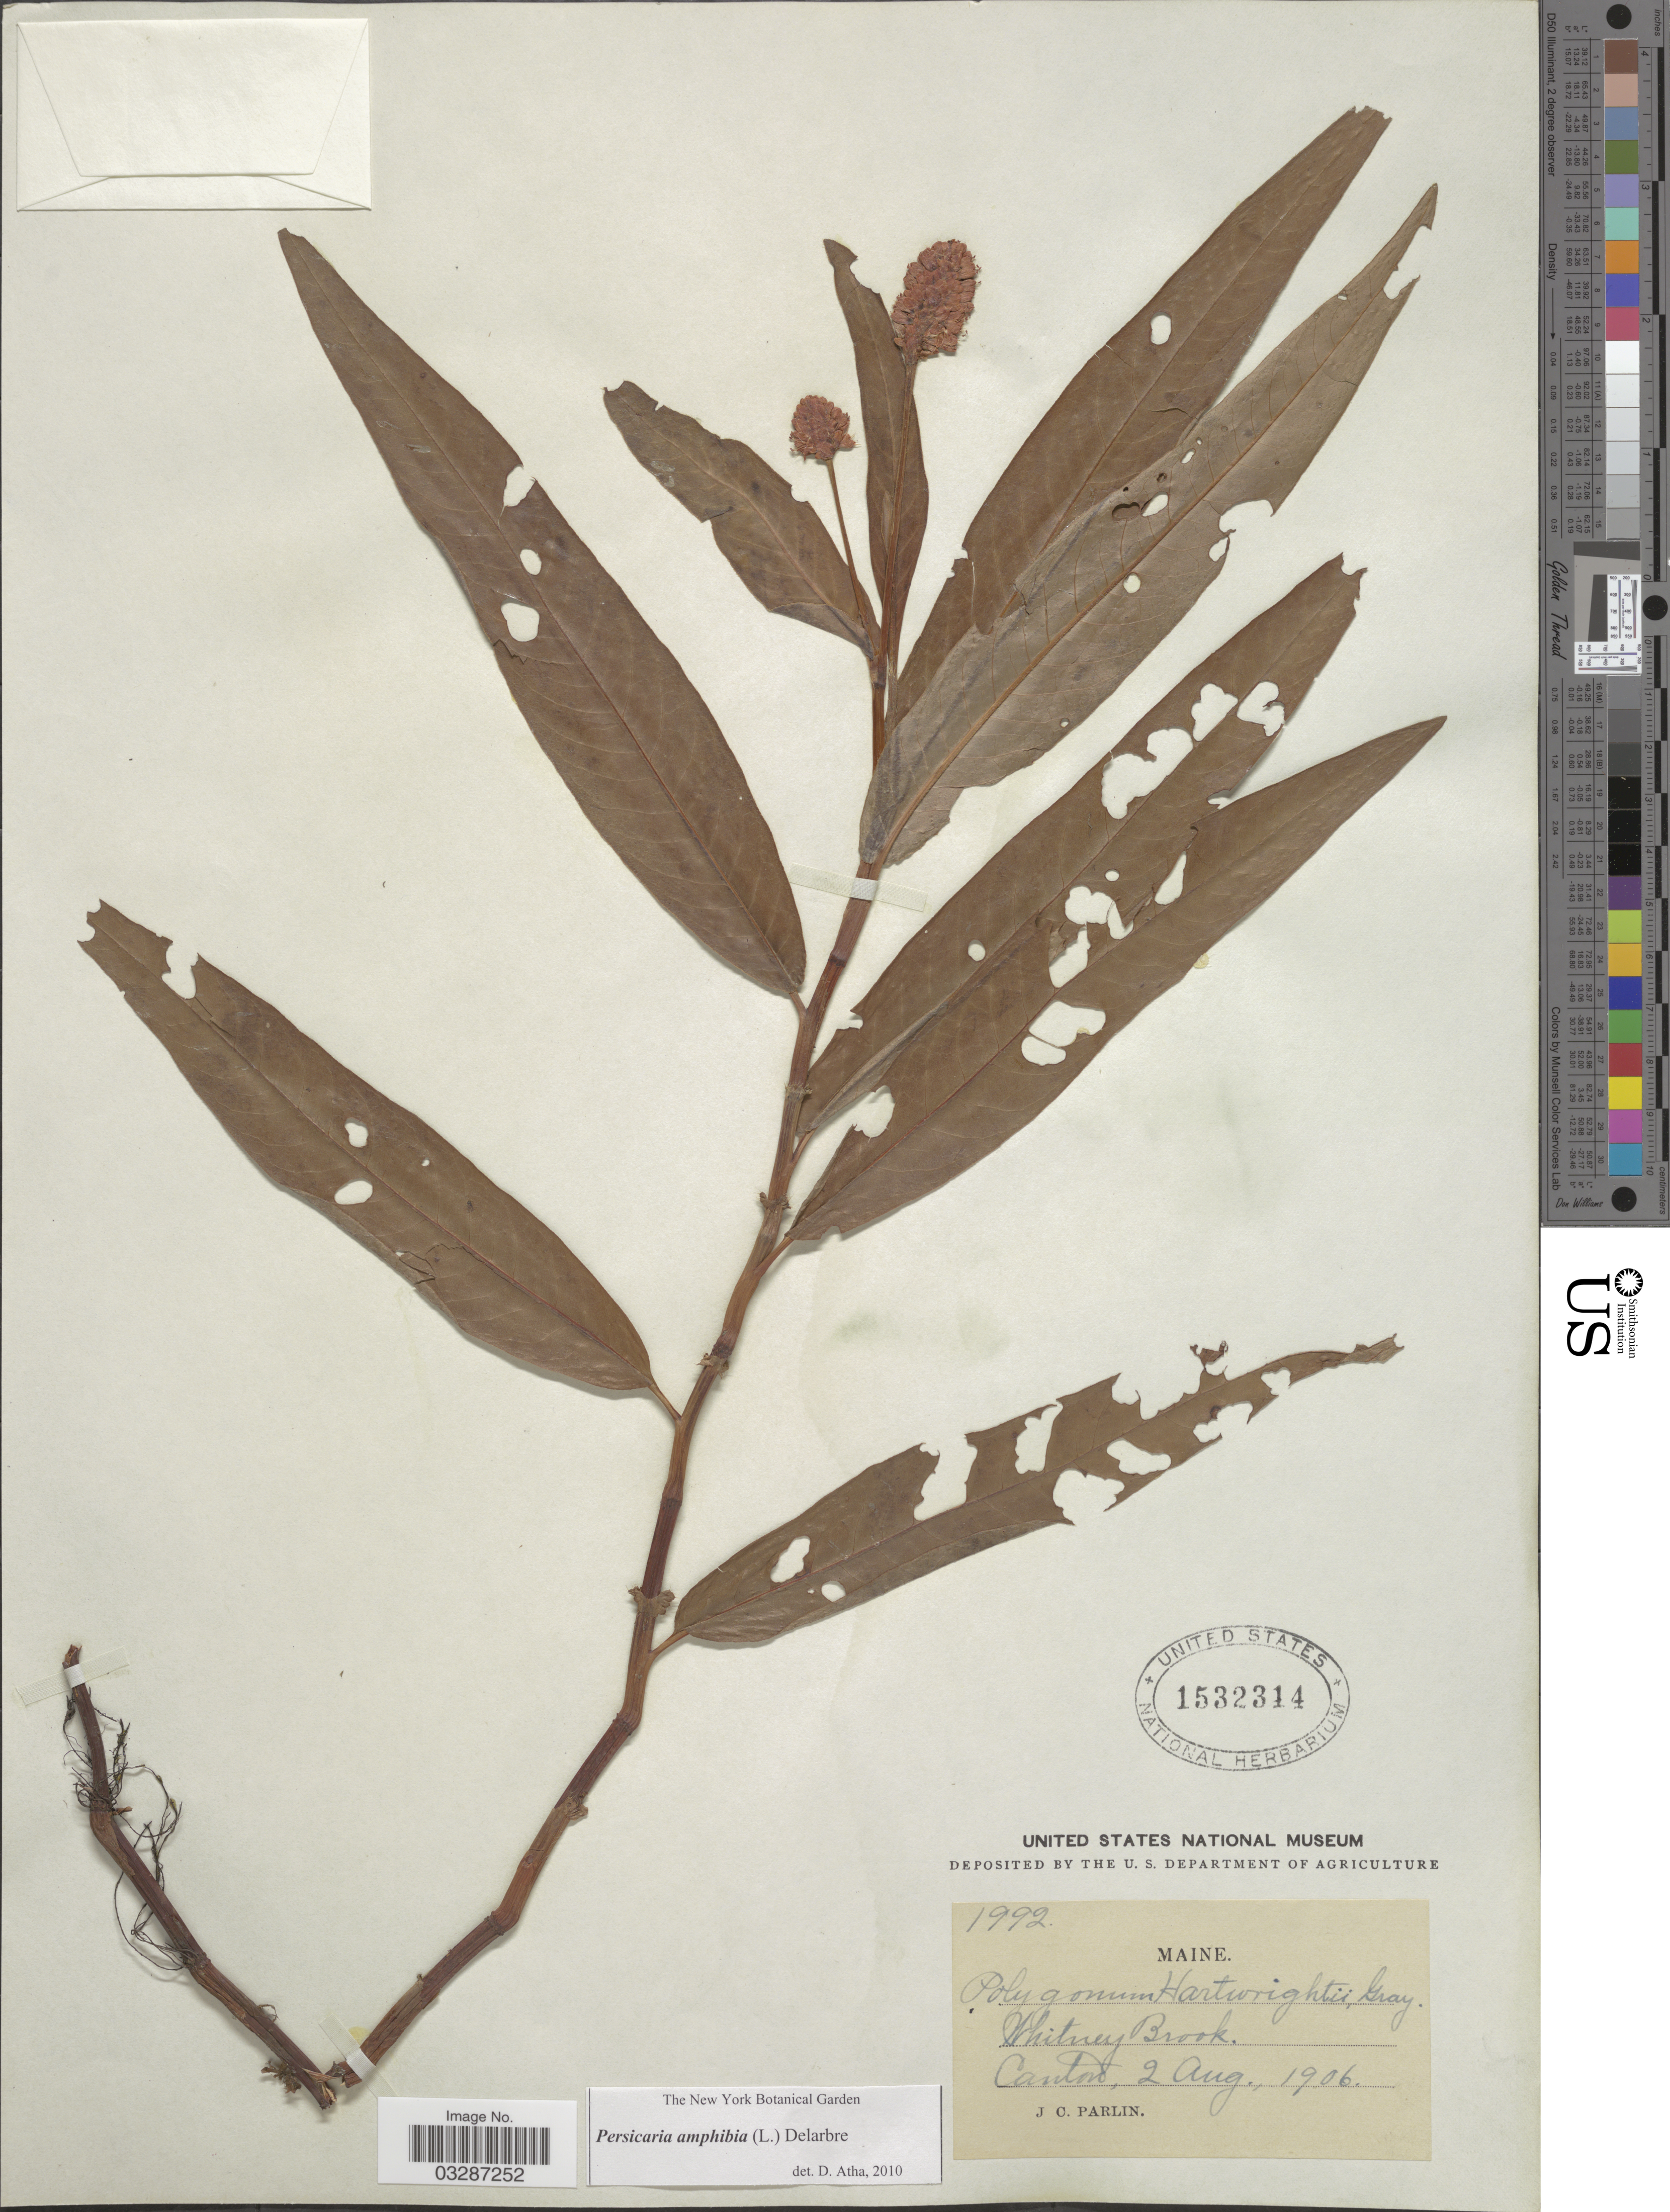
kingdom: Plantae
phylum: Tracheophyta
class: Magnoliopsida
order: Caryophyllales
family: Polygonaceae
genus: Persicaria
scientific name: Persicaria amphibia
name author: (L.) Delarbre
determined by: Atha, D. E.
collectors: J. Parlin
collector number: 1992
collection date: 1906-08-02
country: United States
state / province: Maine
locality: Whitney Brook. Canton.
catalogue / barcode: US 1532314